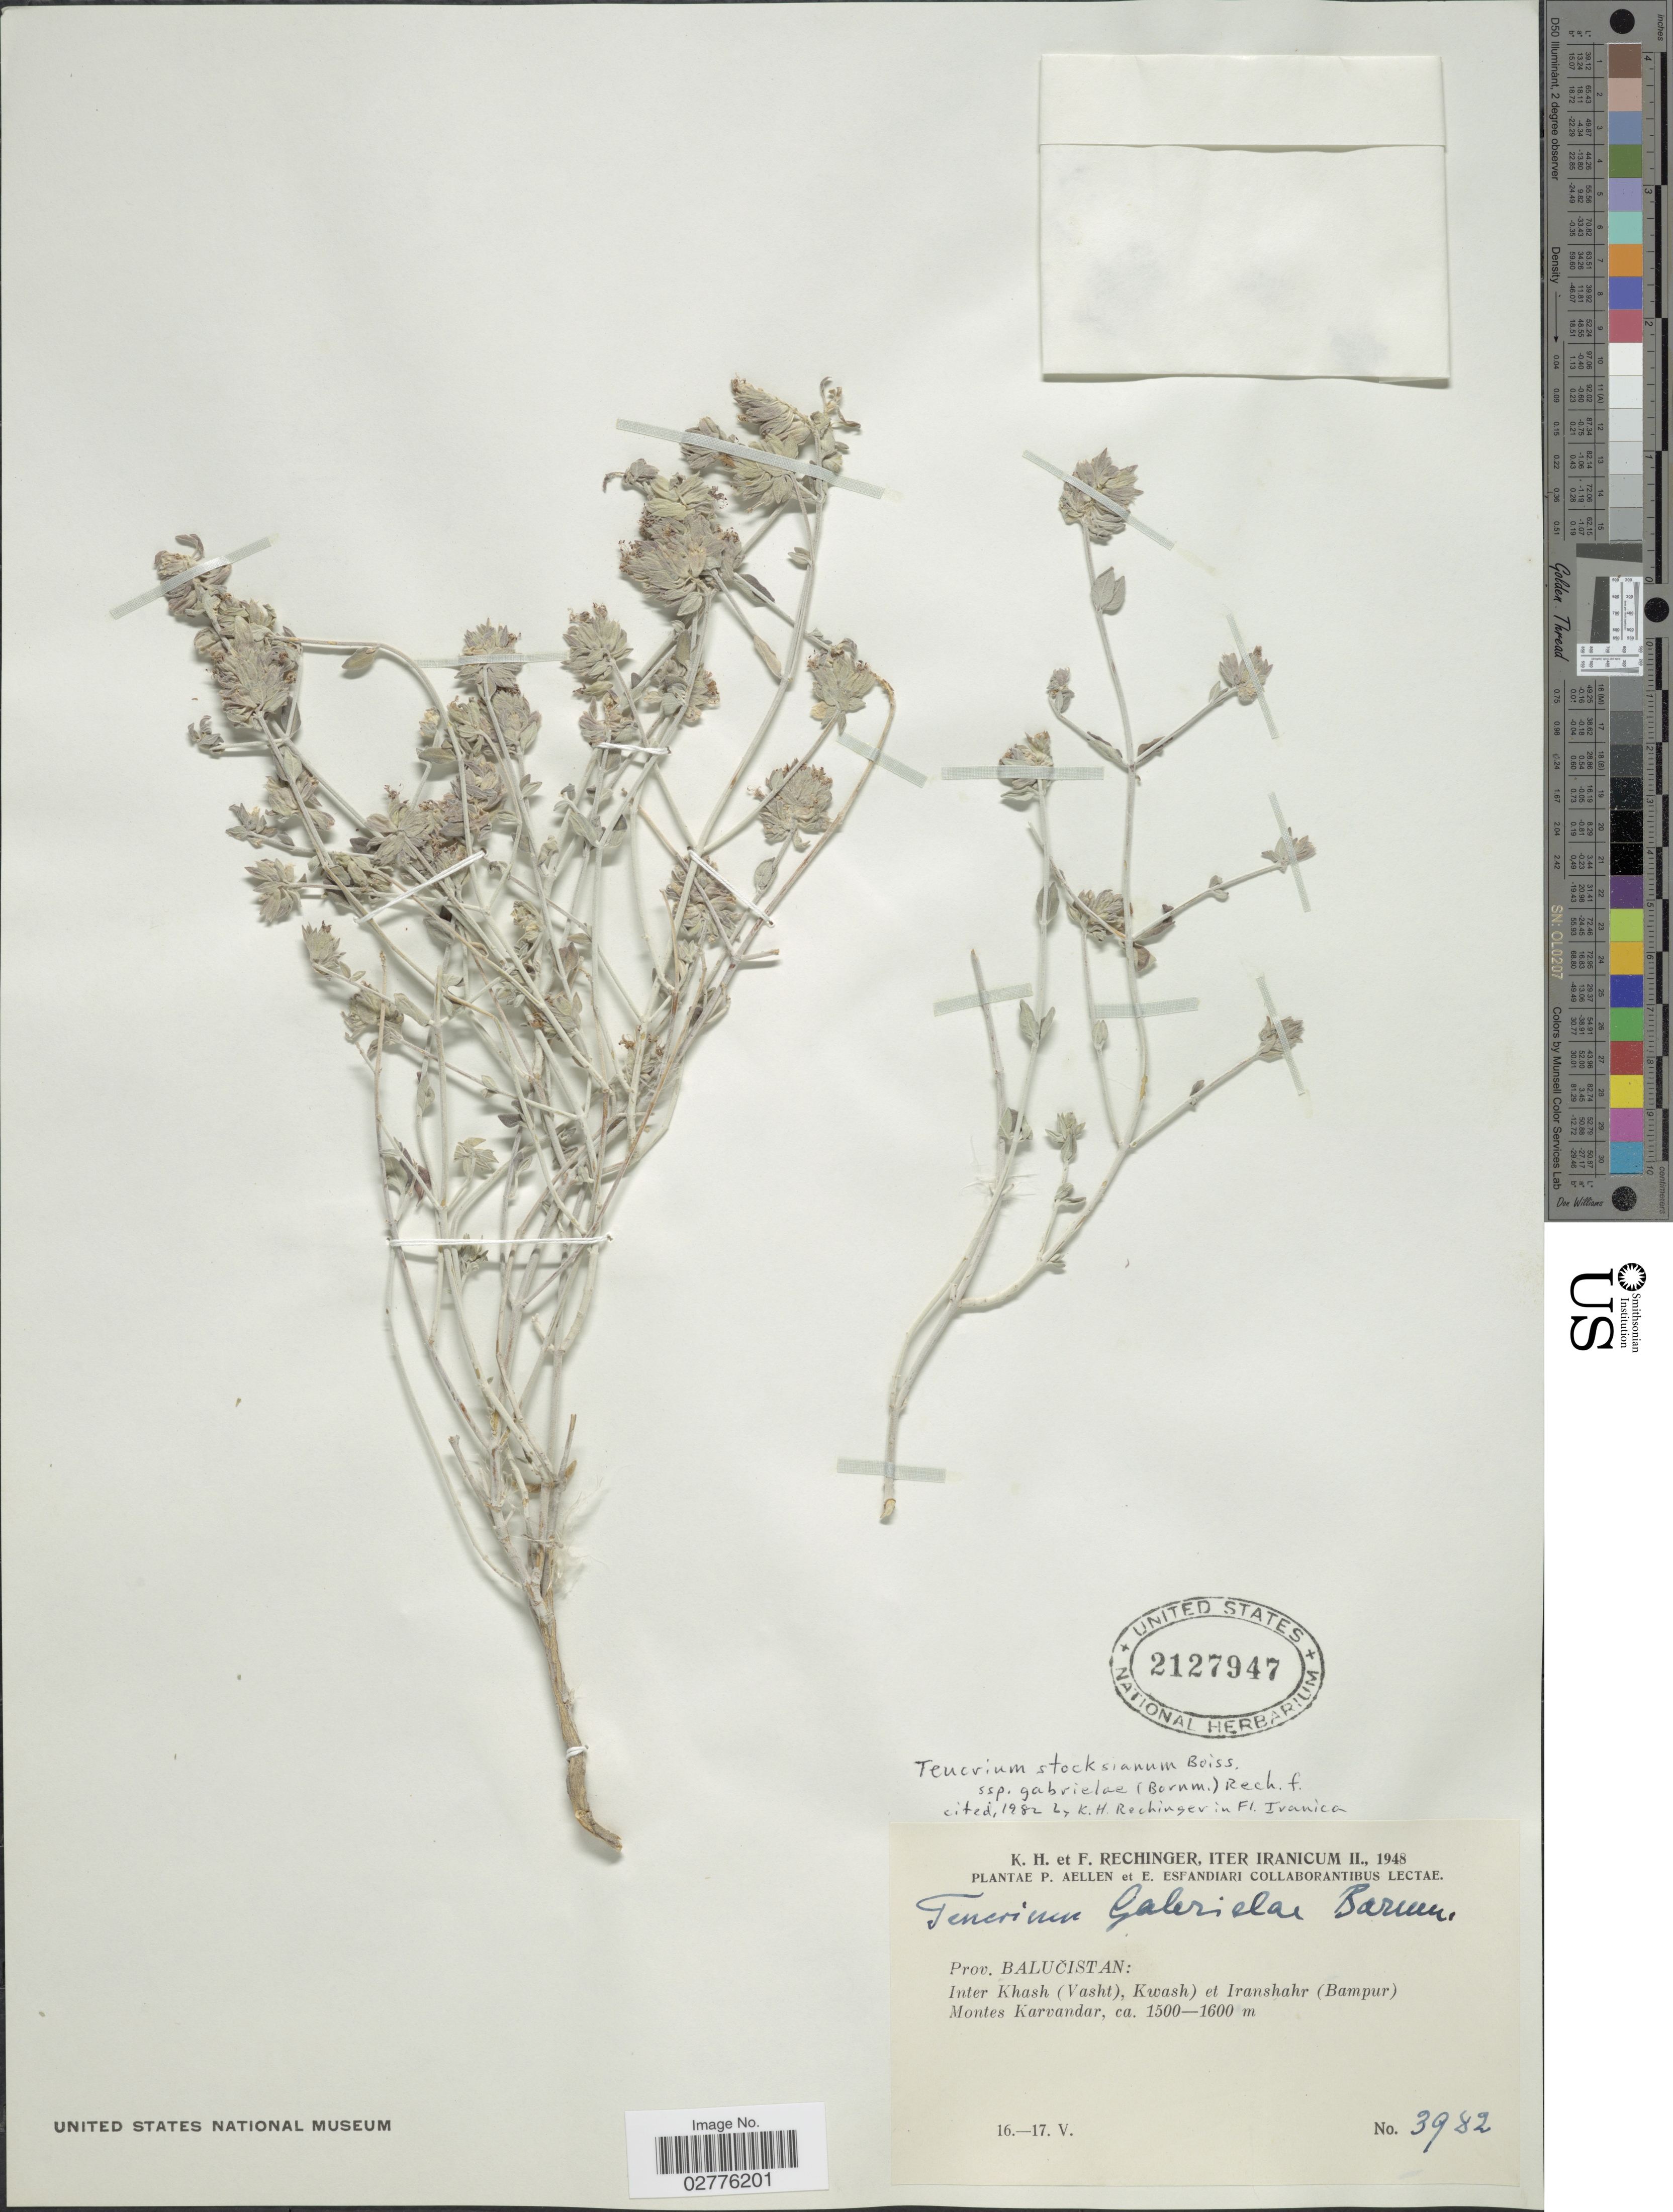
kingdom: Plantae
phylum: Tracheophyta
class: Magnoliopsida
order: Lamiales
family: Lamiaceae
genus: Teucrium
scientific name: Teucrium stocksianum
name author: Boiss.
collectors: K. H. Rechinger & F. Rechinger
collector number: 3982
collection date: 1948-05-16/1948-05-17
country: Iran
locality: Prov. Balucistan: Inter Khash (Vasht), Kwash) et Iranshahr (Bampur) Montes Karvandar.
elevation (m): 1500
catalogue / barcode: US 2127947